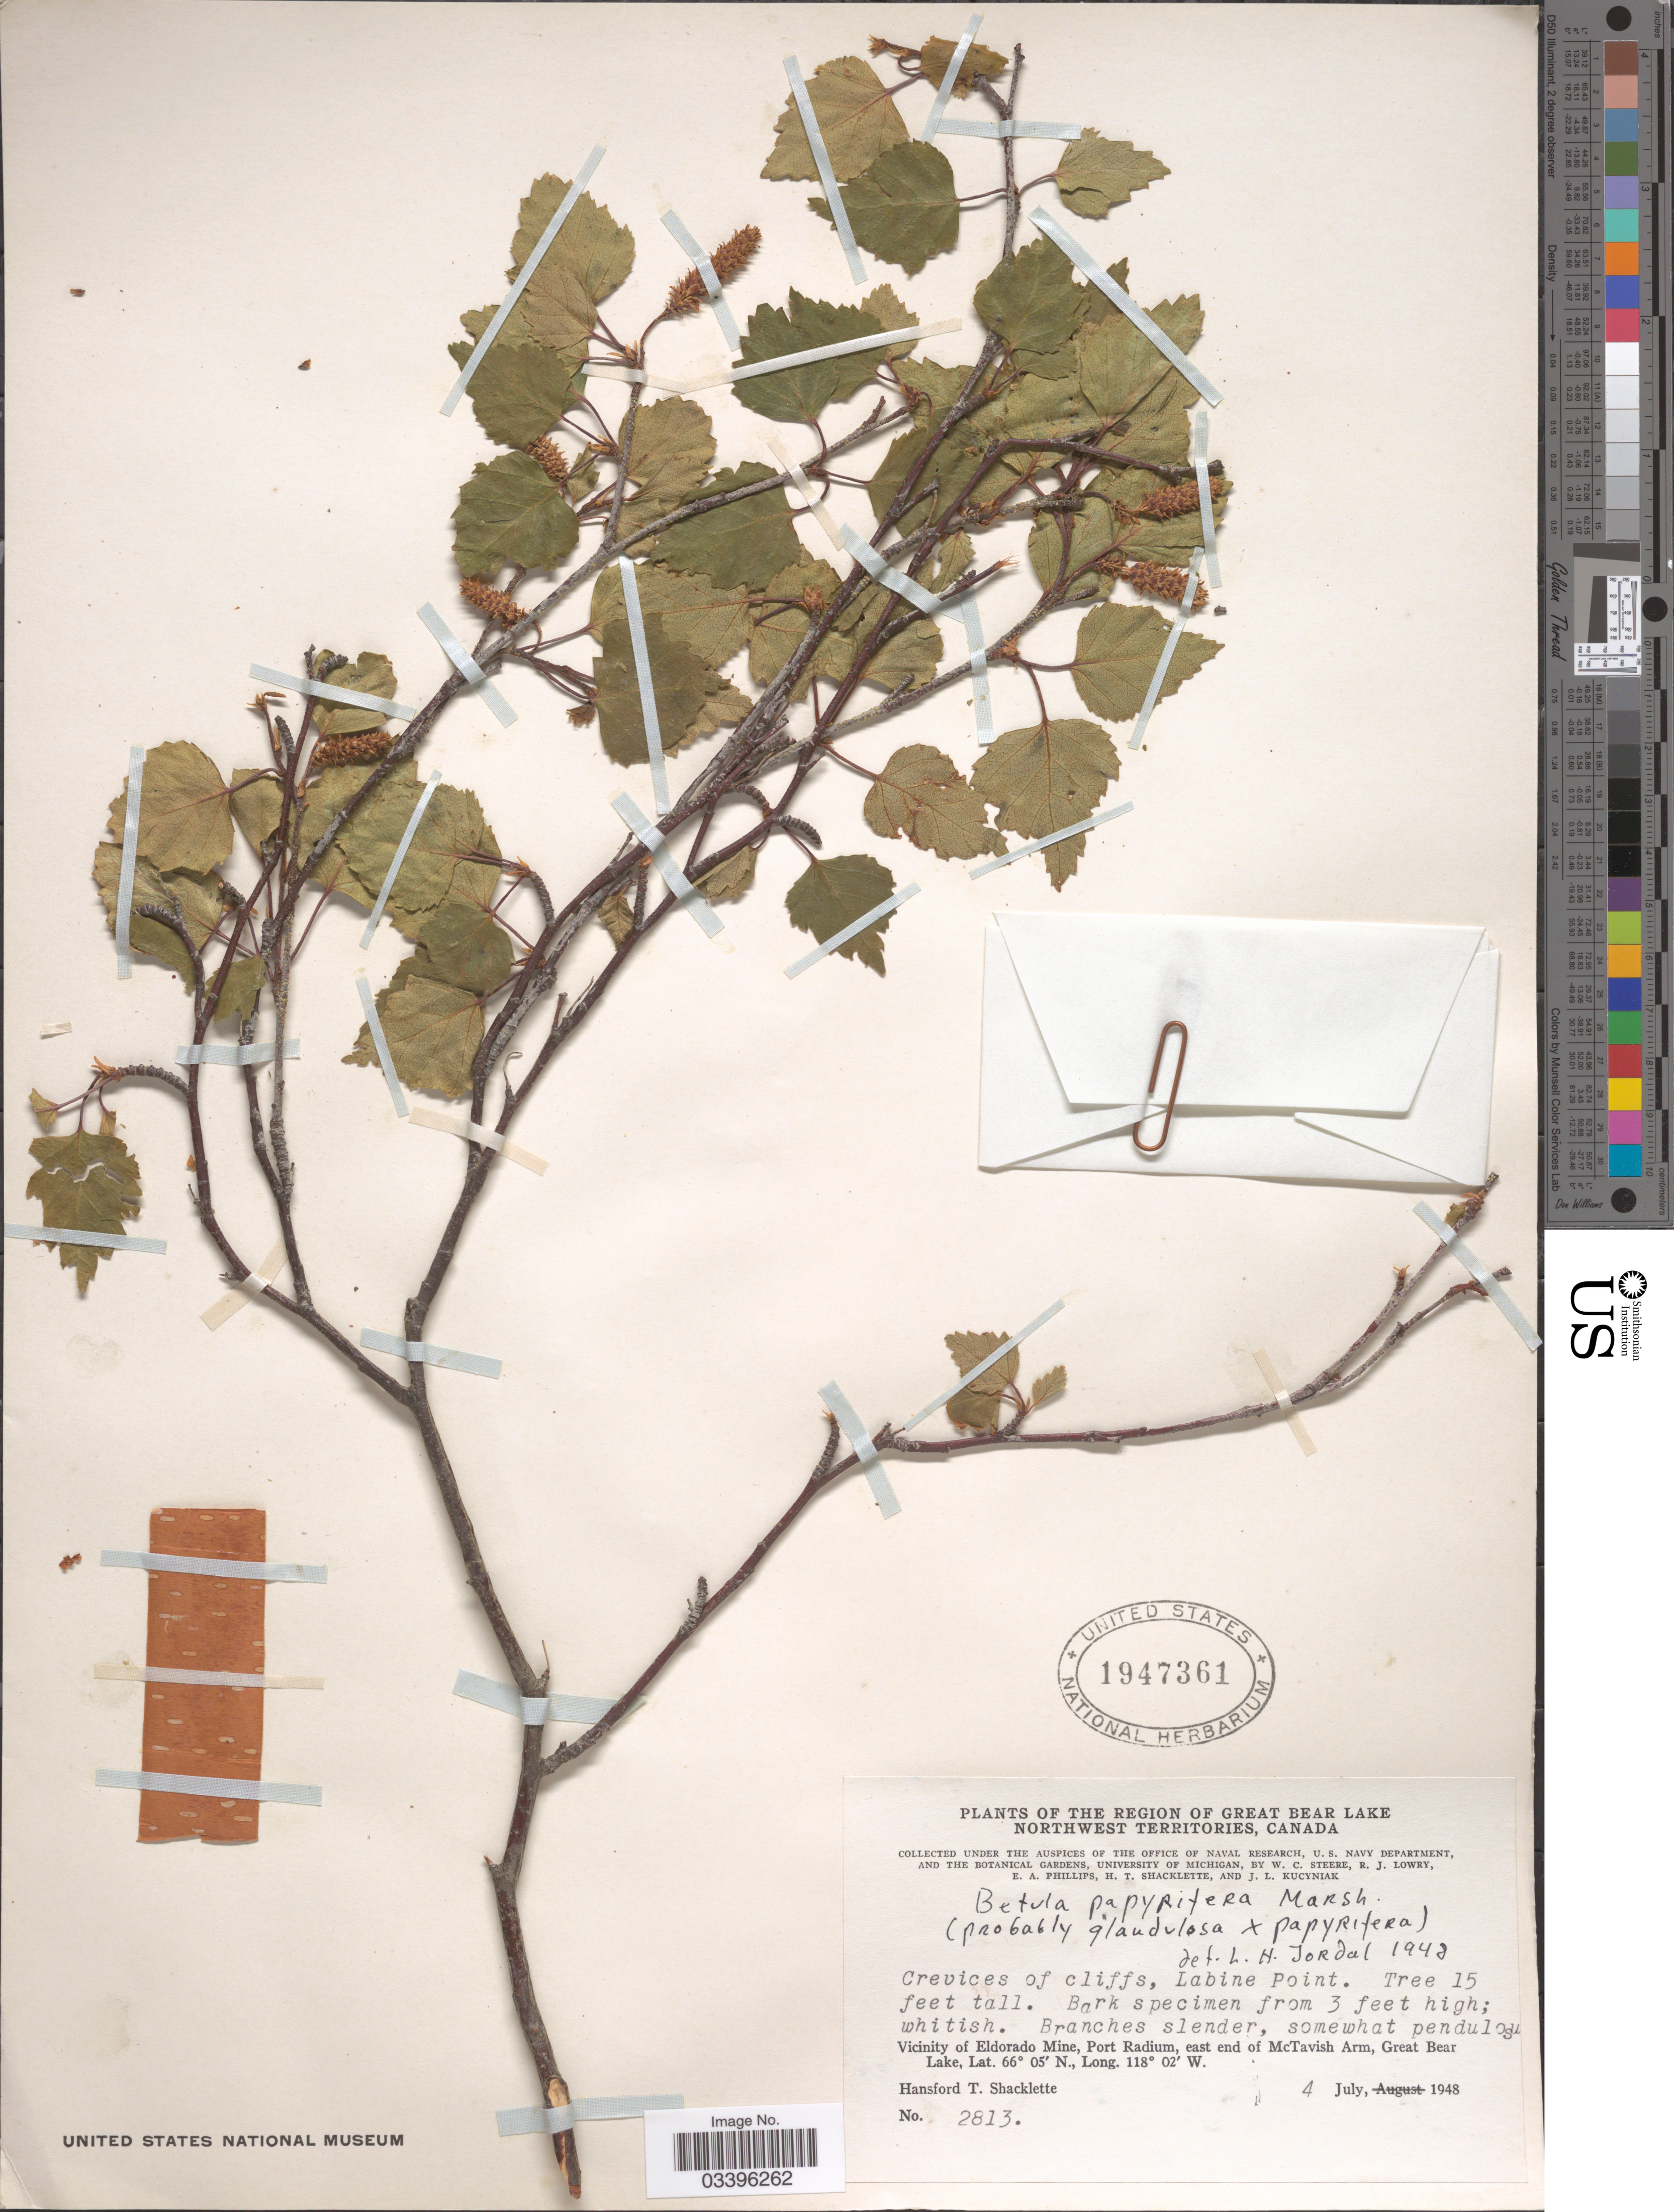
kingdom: Plantae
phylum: Tracheophyta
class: Magnoliopsida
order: Fagales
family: Betulaceae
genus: Betula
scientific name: Betula papyrifera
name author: Marshall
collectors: H. Shacklette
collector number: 2813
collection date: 1948-07-04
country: Canada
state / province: Northwest Territories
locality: The Region of Great Bear Lake. Crevices of cliffs, Labine Point. Vicinity of Eldorado Mine, Port Radium, east end of McTavish Arm, Great Bear Lake.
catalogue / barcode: US 1947361